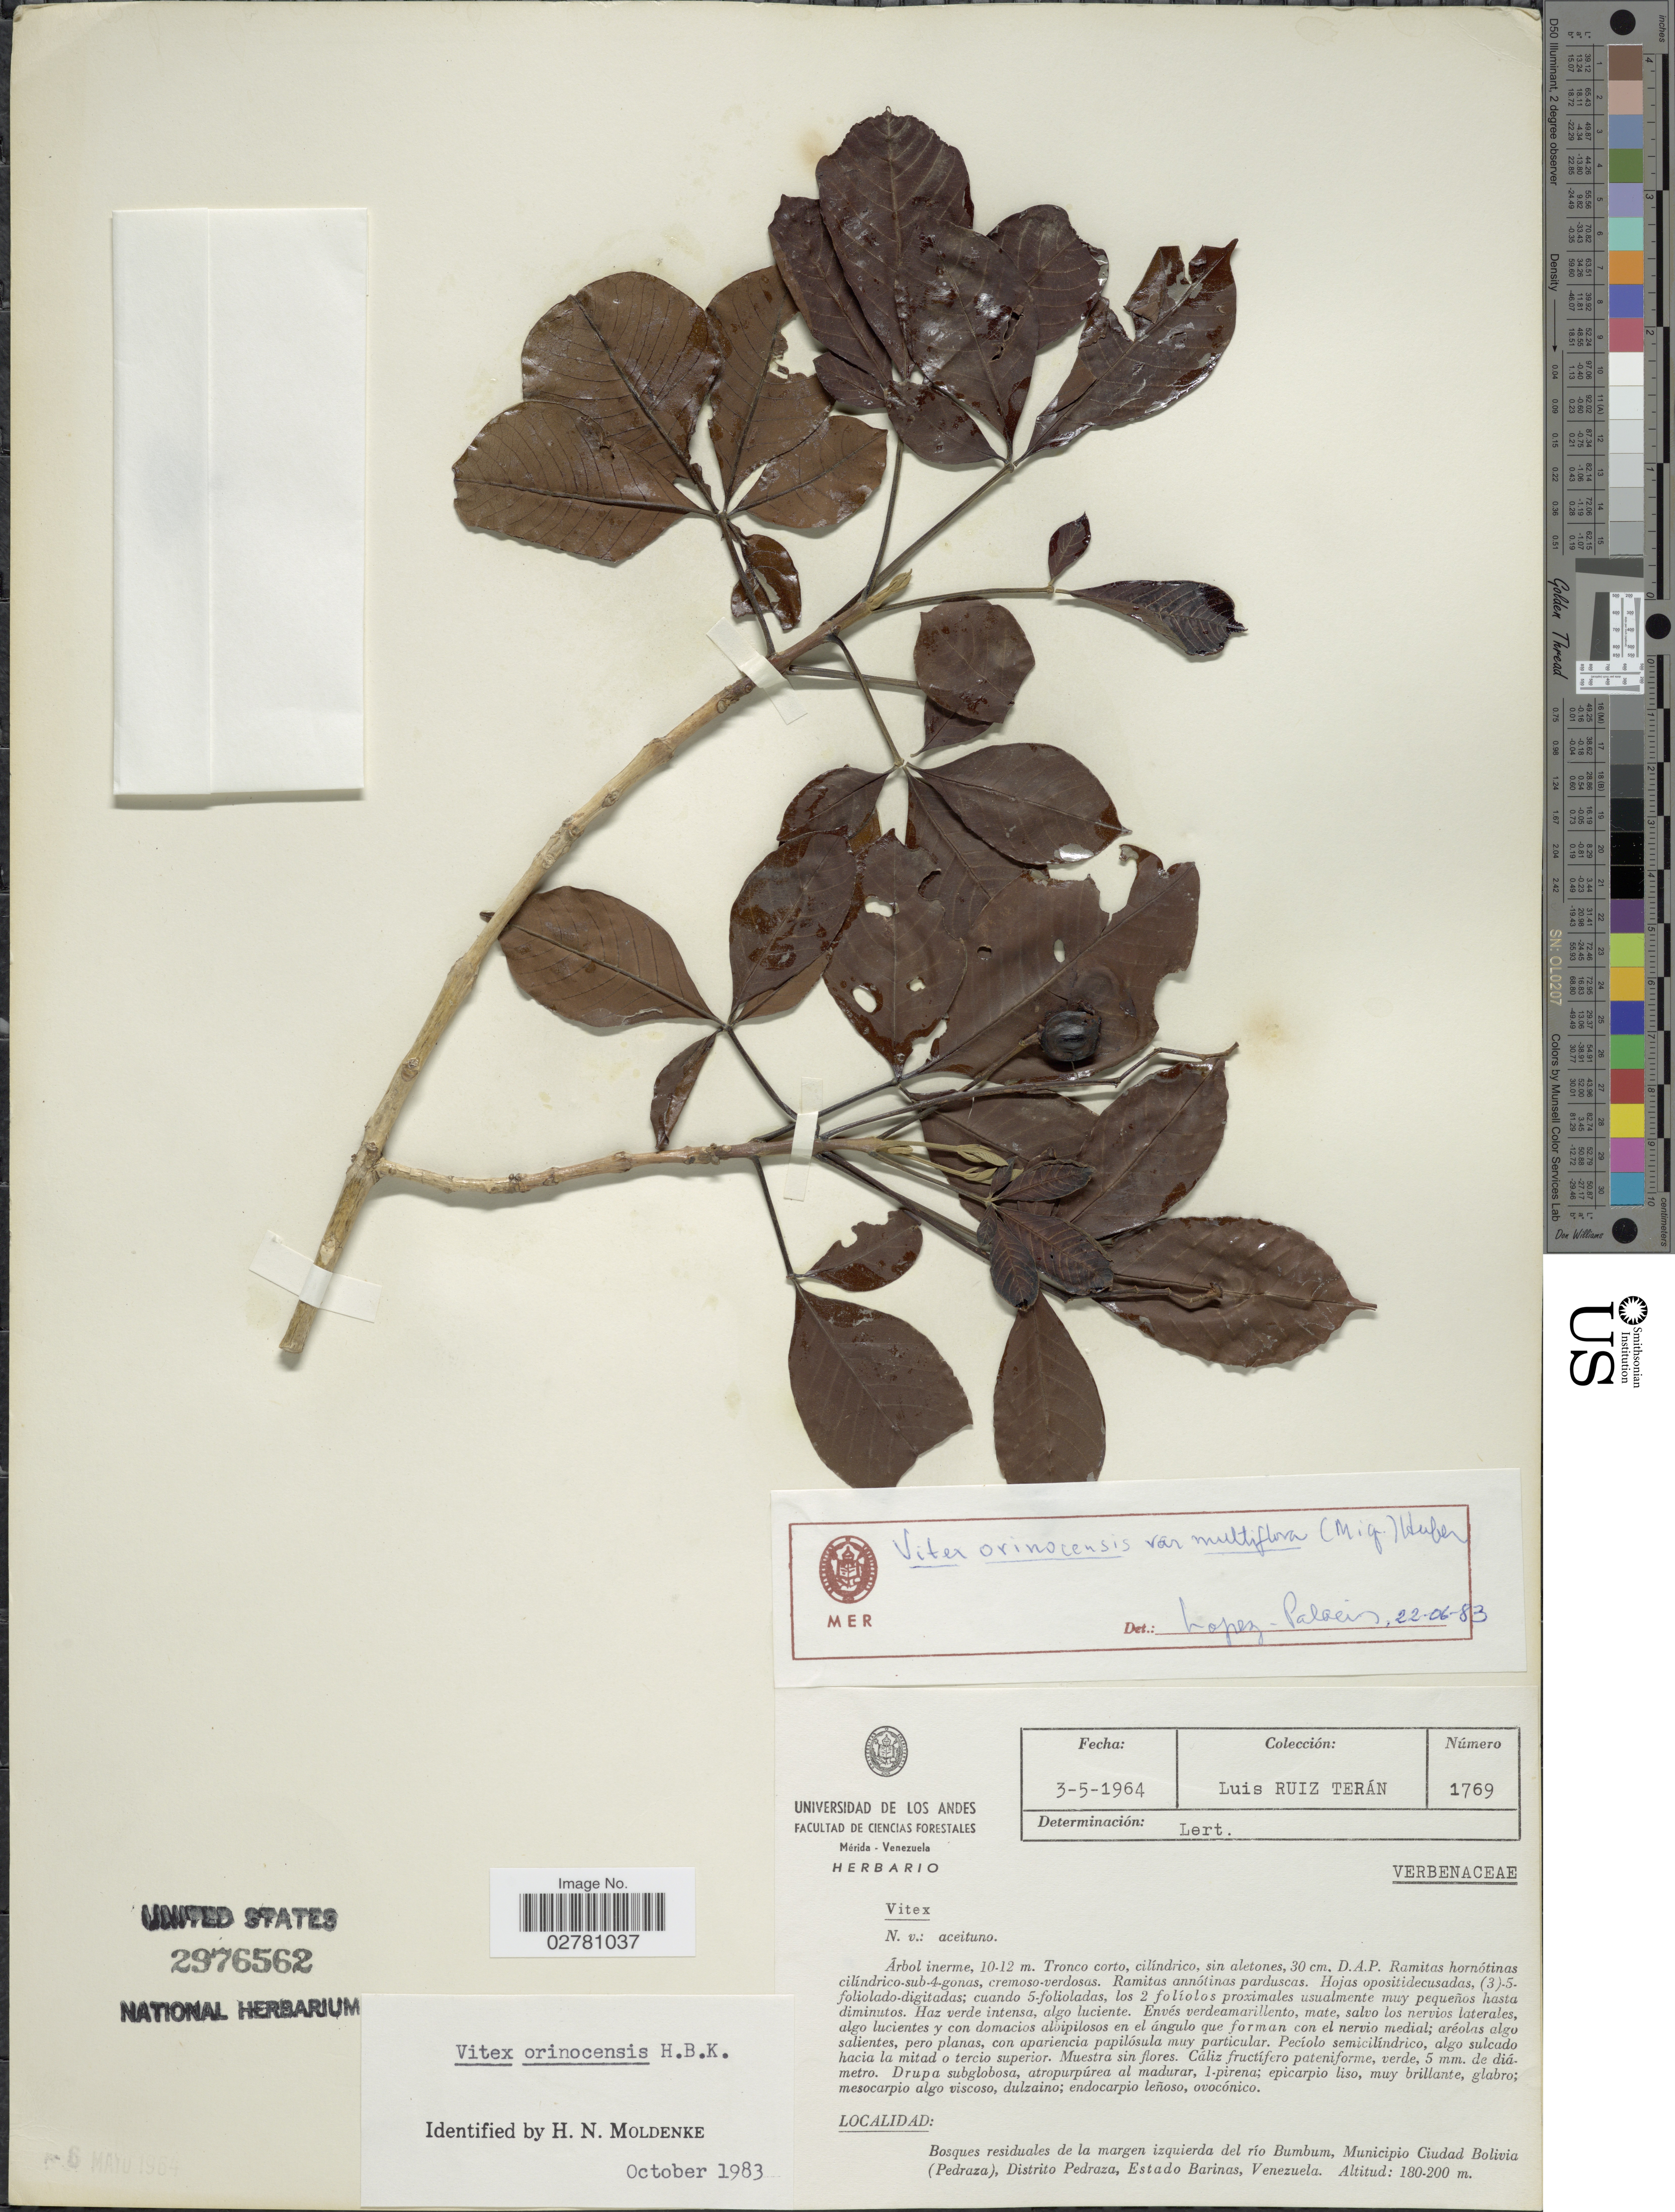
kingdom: Plantae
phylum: Tracheophyta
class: Magnoliopsida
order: Lamiales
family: Lamiaceae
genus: Vitex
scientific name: Vitex orinocensis var. orinocensis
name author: Kunth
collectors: L. Teran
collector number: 1769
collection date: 1964-05-03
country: Venezuela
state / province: Barinas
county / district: Pedraza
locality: Bosques residuales de la margen izquierda del río Bumbum, Municipio Ciudad Bolivia (Pedraza), Distrito Pedraza.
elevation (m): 180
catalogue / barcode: US 2976562